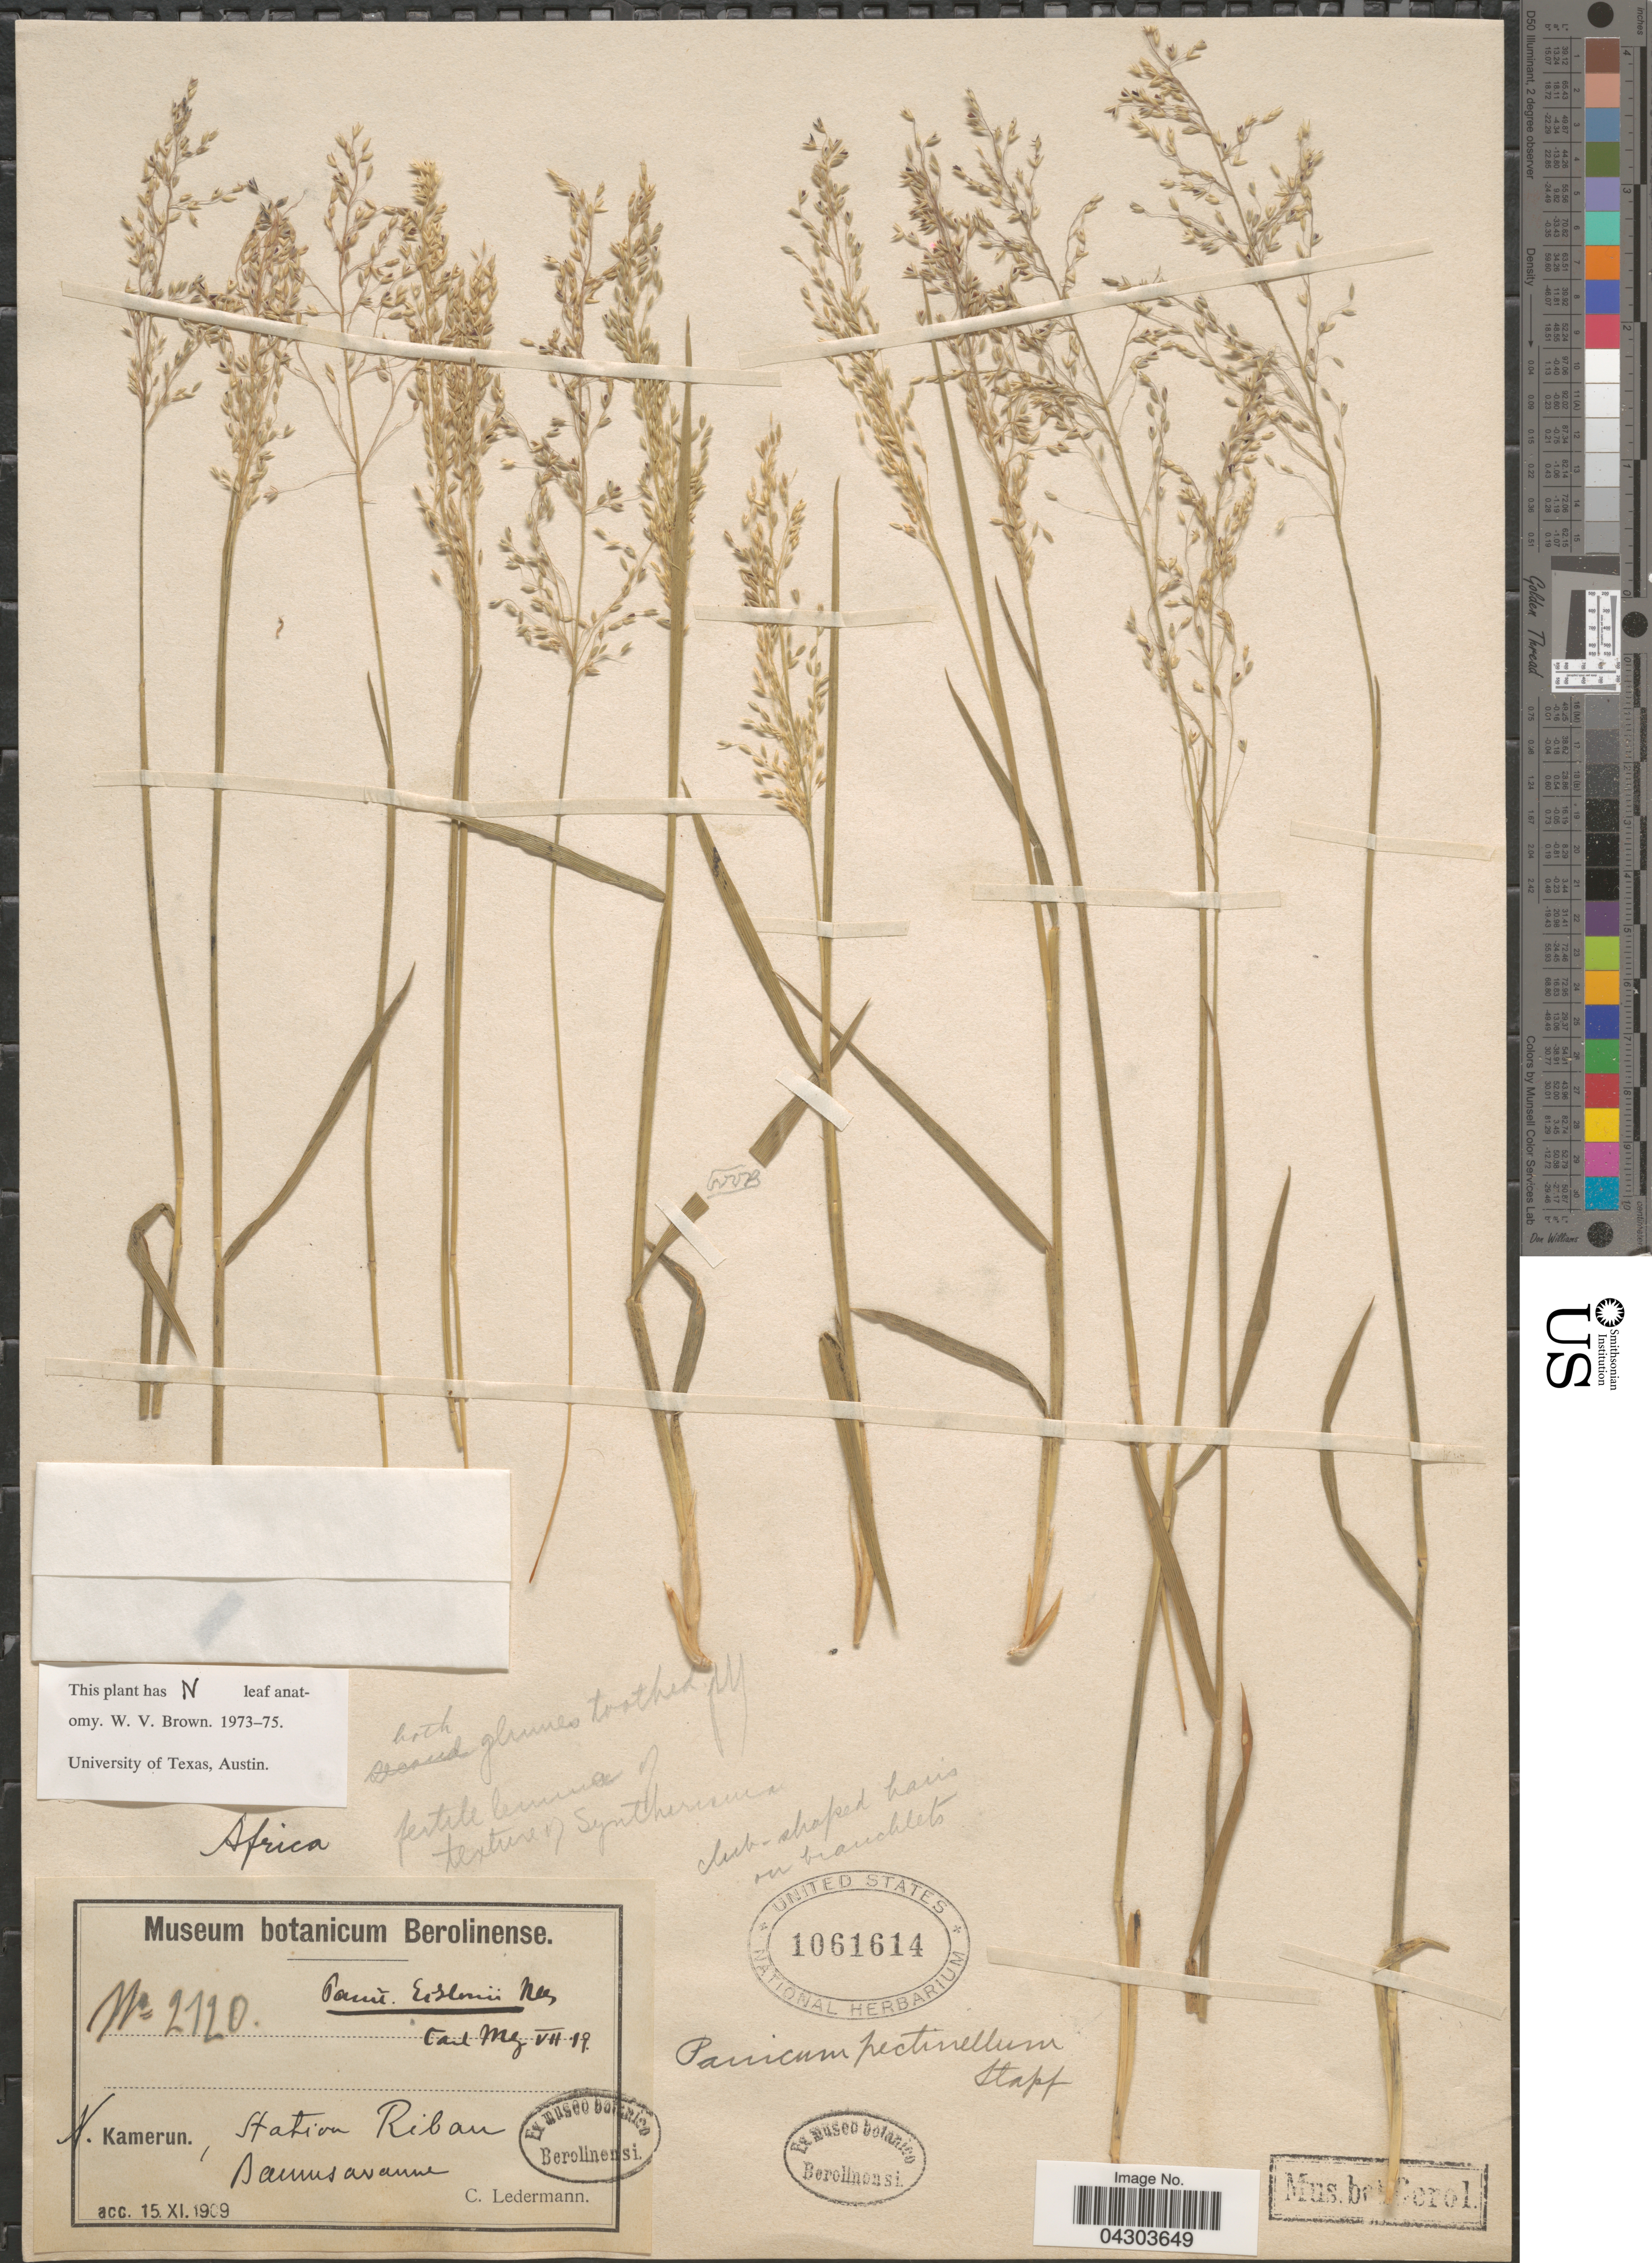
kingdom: Plantae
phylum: Tracheophyta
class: Liliopsida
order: Poales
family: Poaceae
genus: Panicum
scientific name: Panicum ecklonii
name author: Nees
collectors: C. Ledermann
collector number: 2120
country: Cameroon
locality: Kamerun. Station Ribau [interpreted]. Baumsavanne [interpreted].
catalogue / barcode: US 1061614